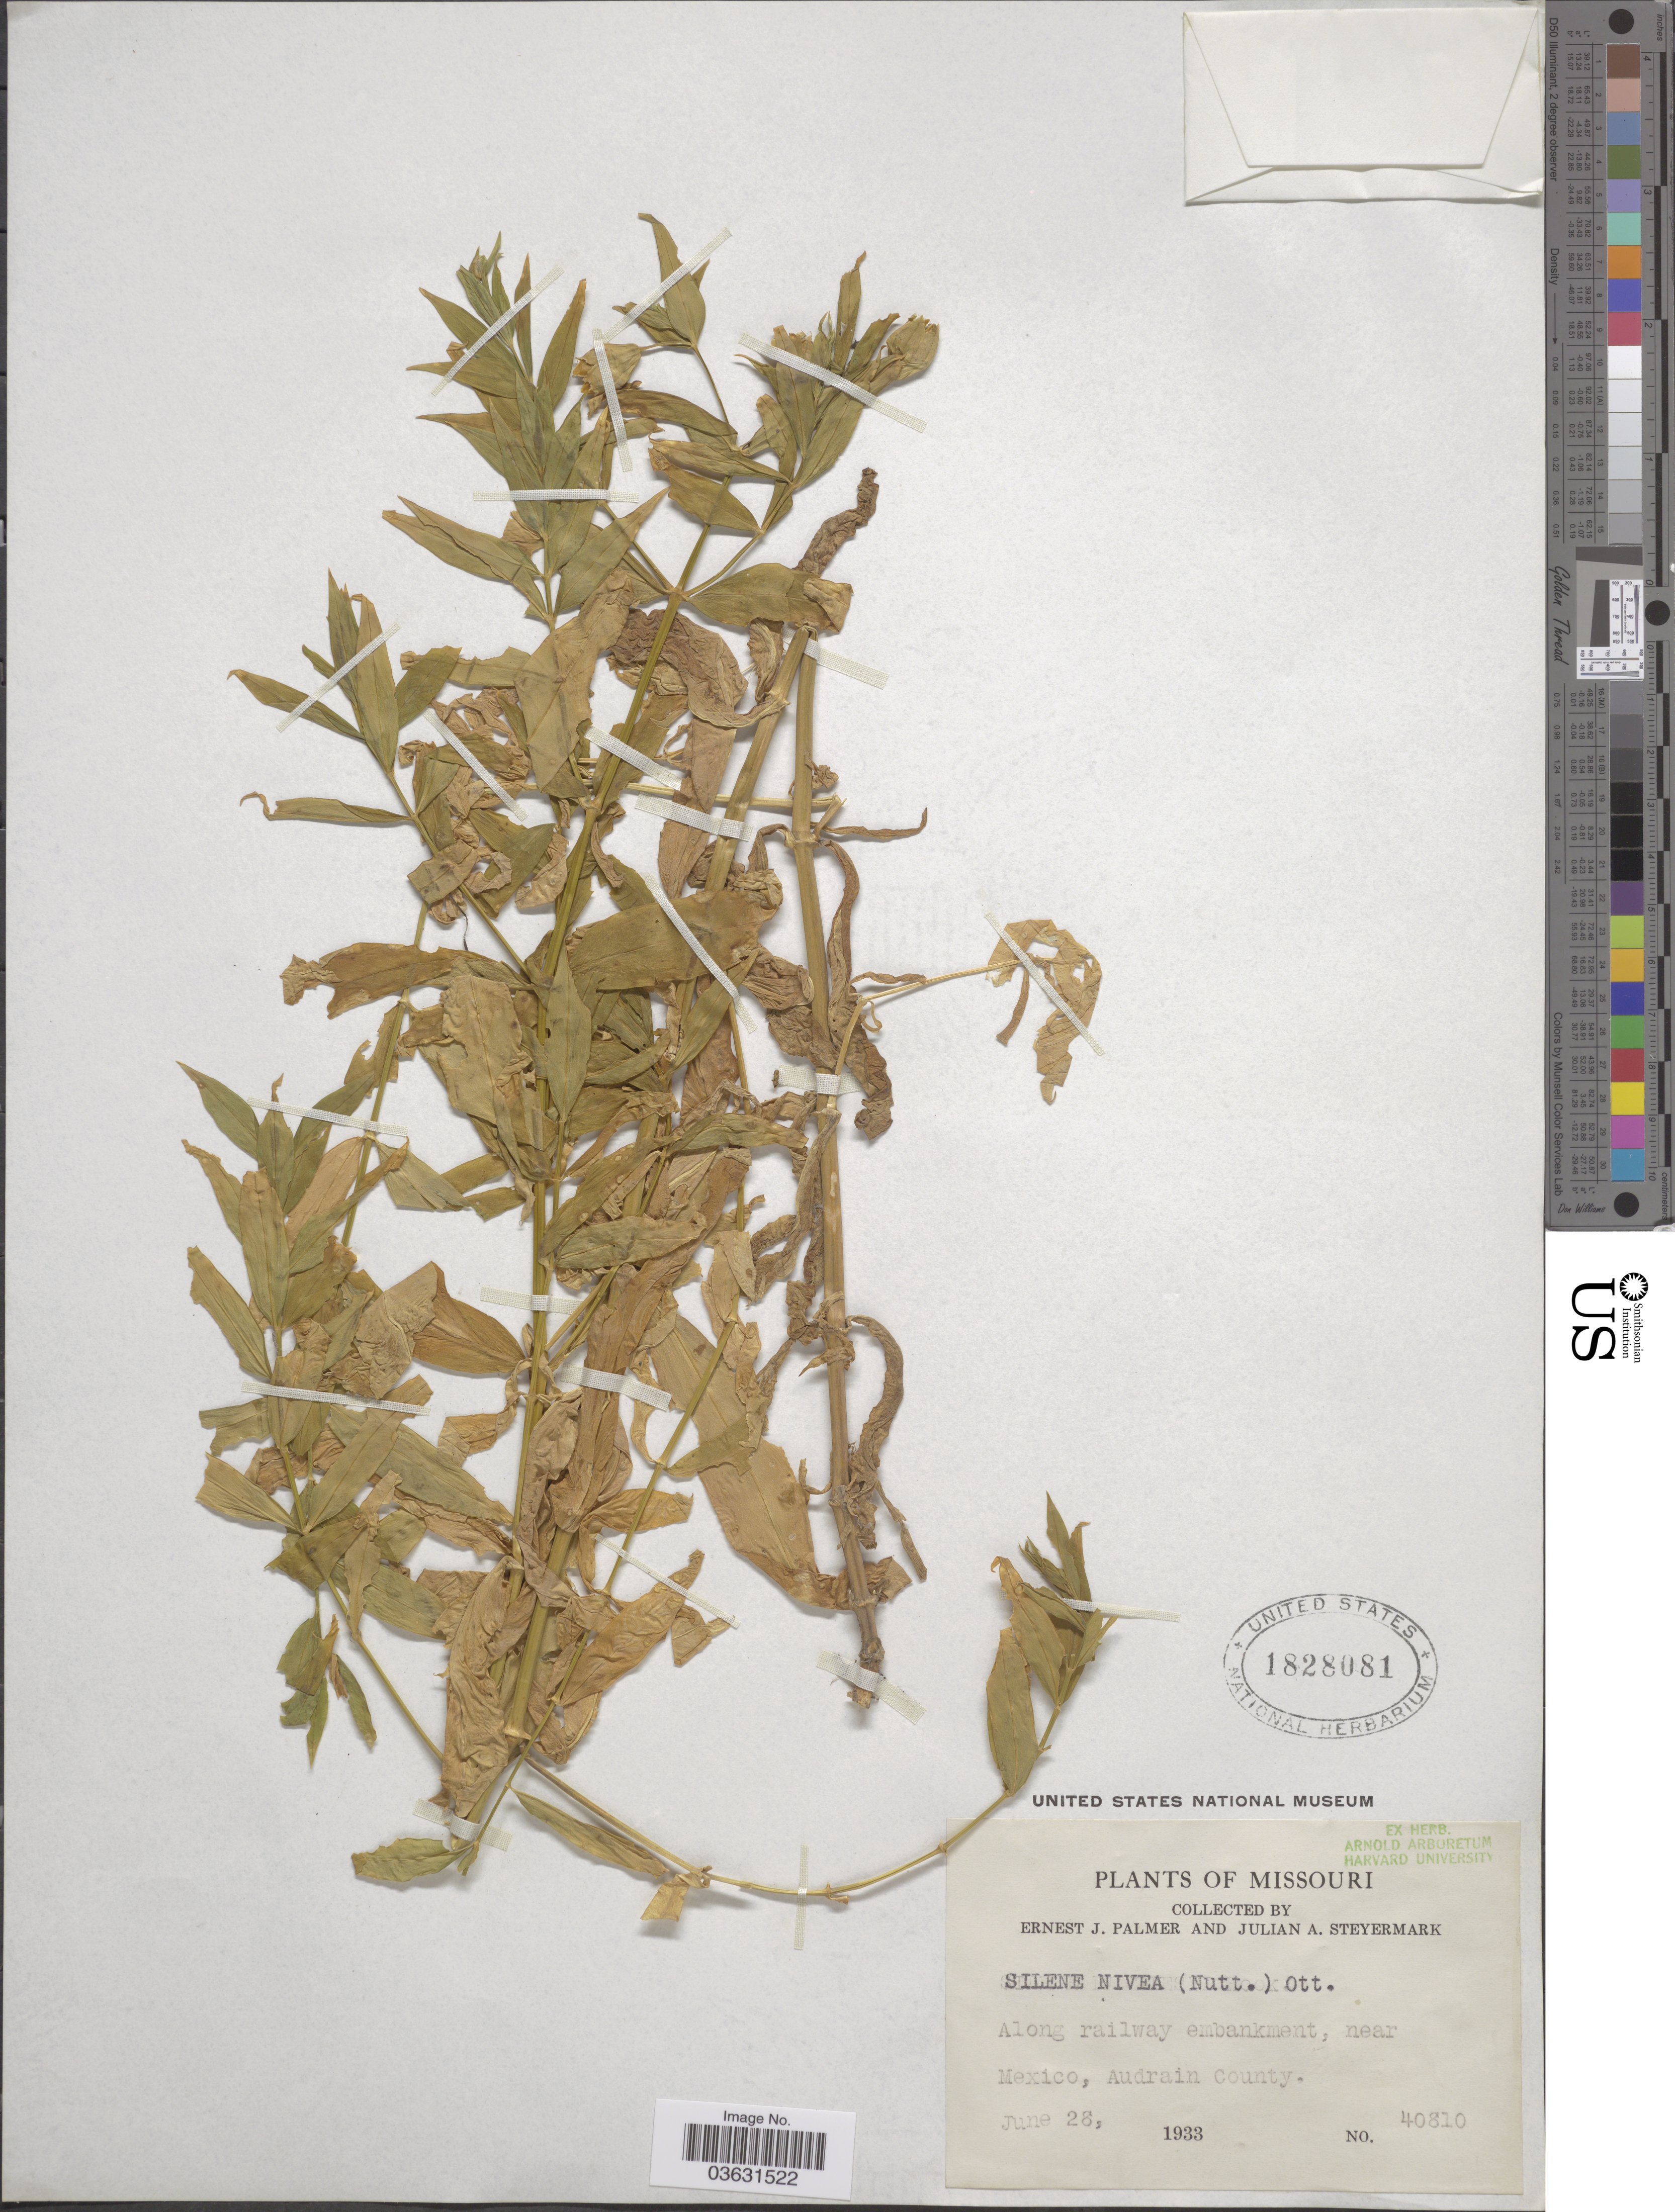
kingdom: Plantae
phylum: Tracheophyta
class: Magnoliopsida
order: Caryophyllales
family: Caryophyllaceae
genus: Silene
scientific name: Silene nivea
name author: (Nutt.) Muhl. ex DC.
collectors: E. J. Palmer & J. Steyermark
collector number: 40810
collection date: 1933-06-28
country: United States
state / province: Missouri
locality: Along railway embankment, near Mexico, Audrain County.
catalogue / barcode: US 1828081